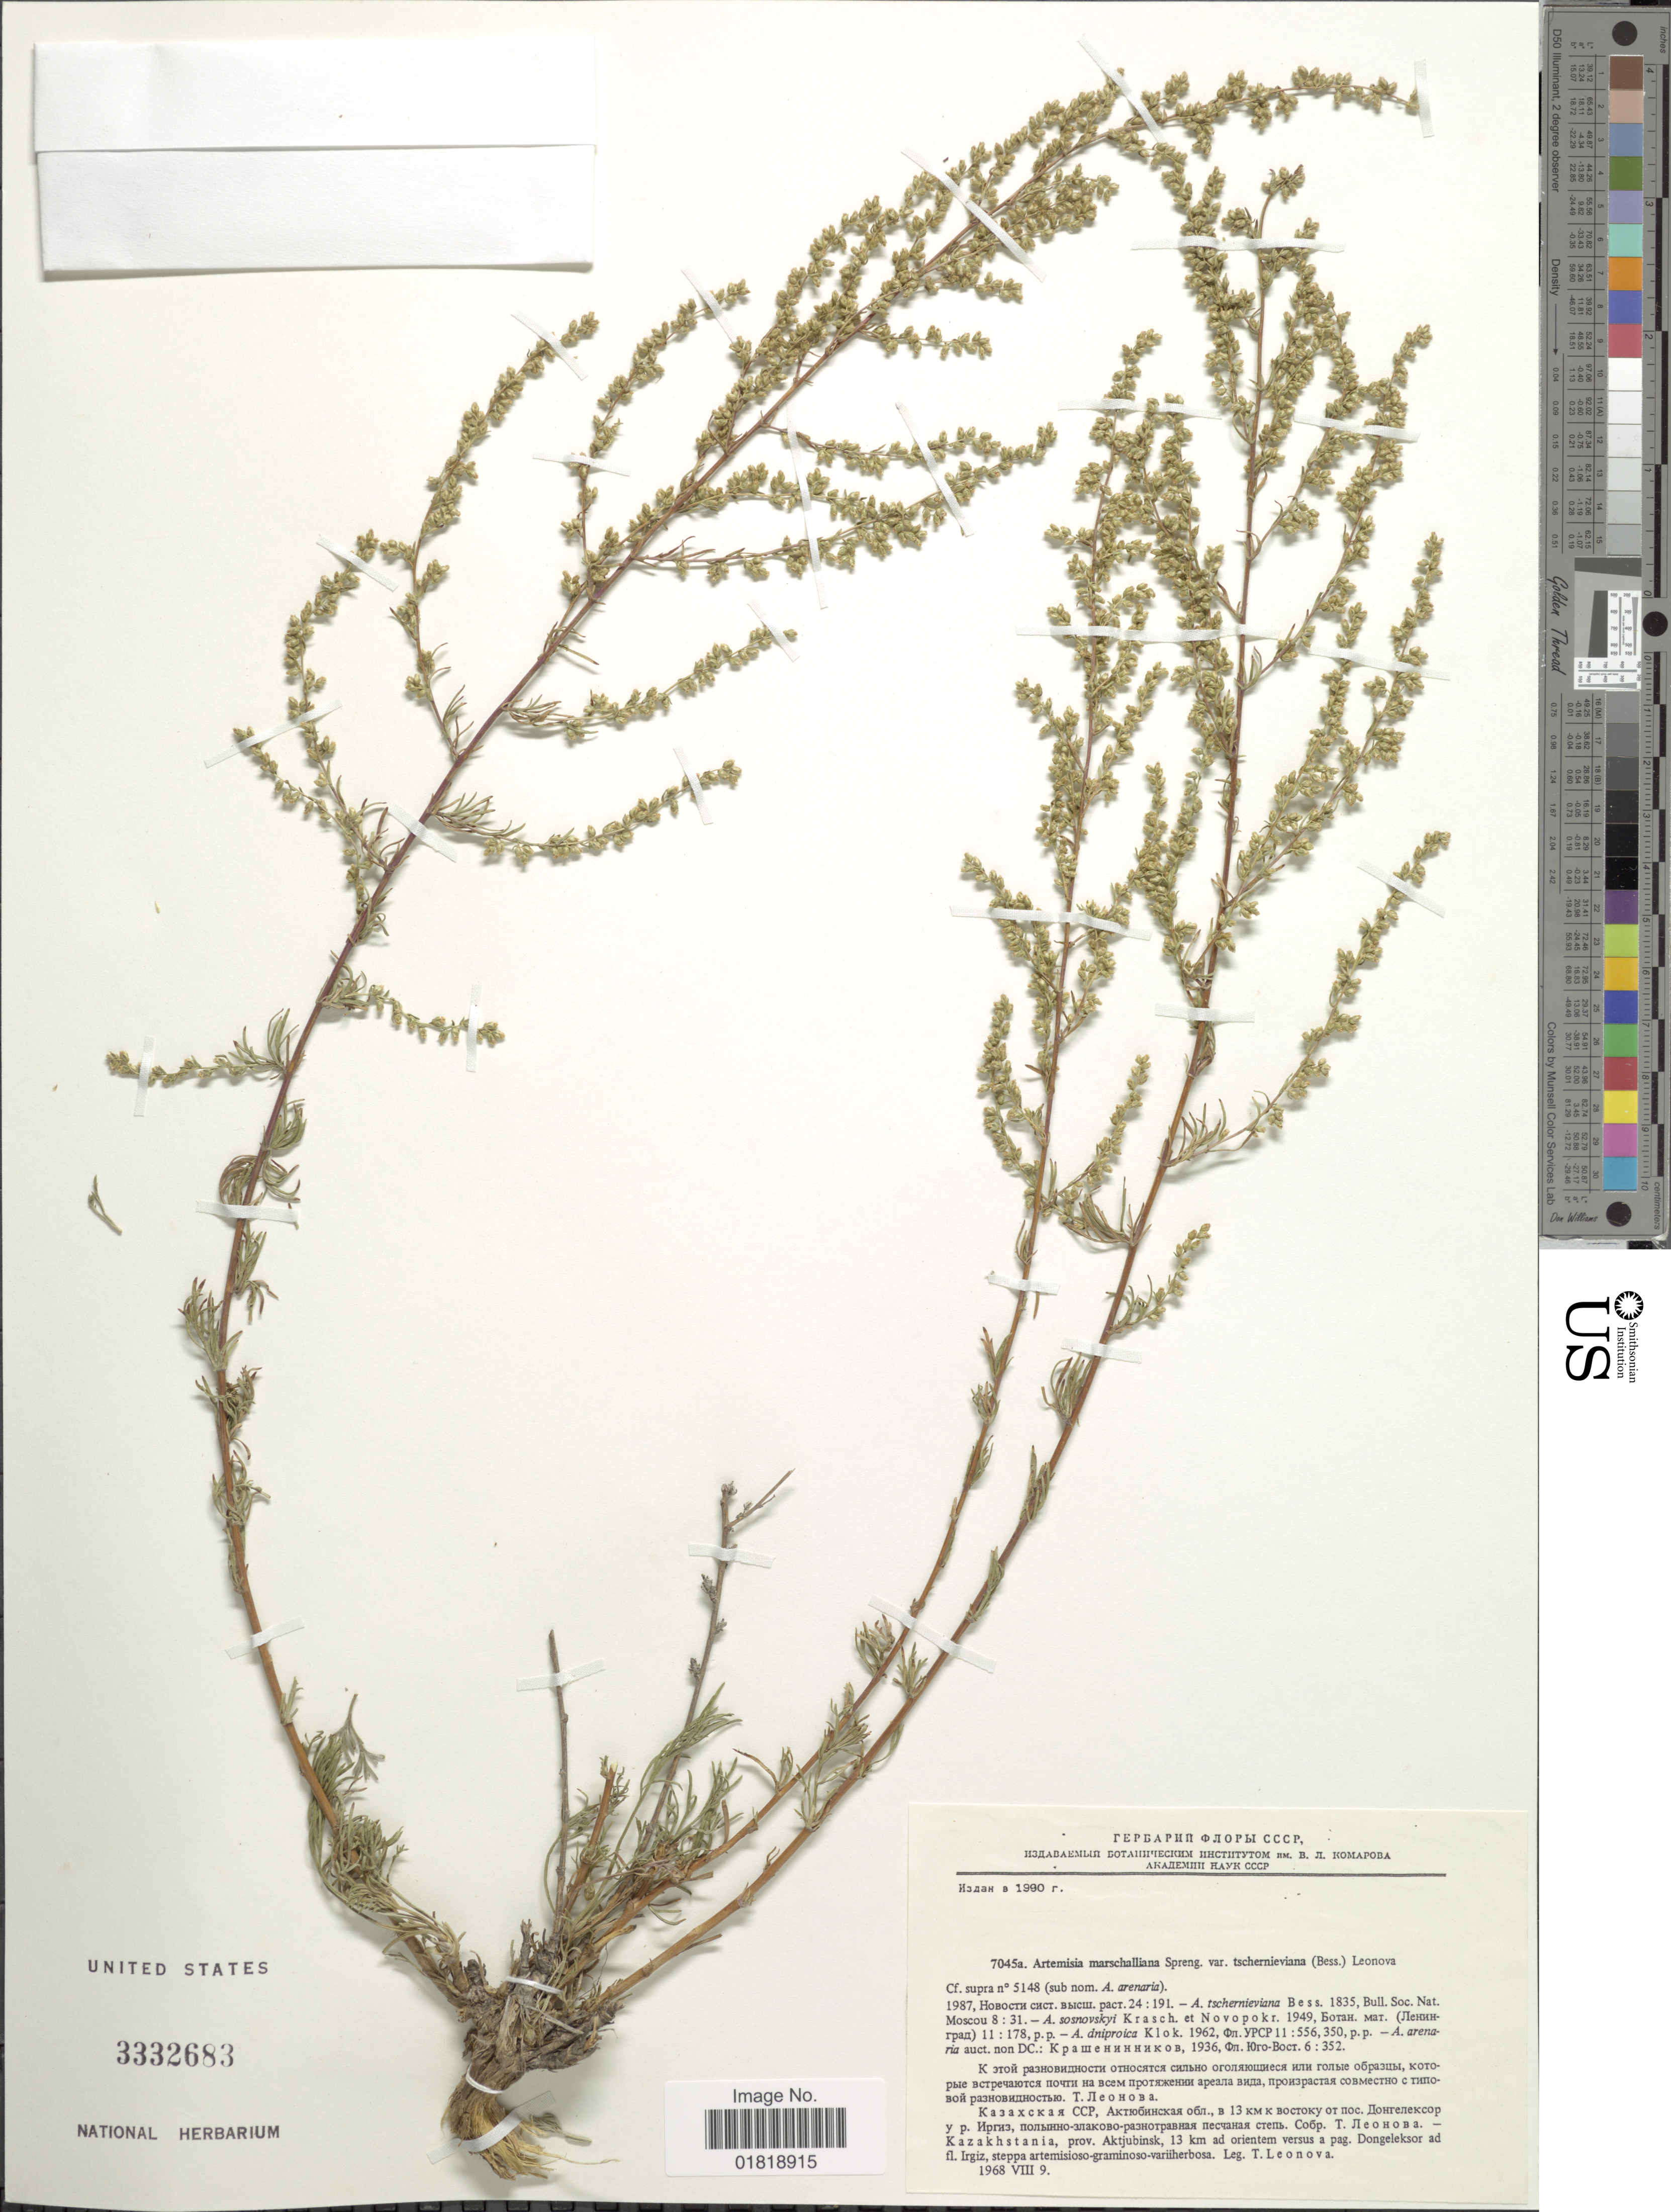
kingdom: Plantae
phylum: Tracheophyta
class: Magnoliopsida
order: Asterales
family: Asteraceae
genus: Artemisia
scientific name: Artemisia marschalliana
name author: Spreng.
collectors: T. Leonova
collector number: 7045a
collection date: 1968-08-09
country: Kazakhstan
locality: Prov. Aktujubinsk, 13 km ad orientem versus a pag. Dongeleksor ad fl. Irgiz, steppa artemisioso-graminoso variiherbosa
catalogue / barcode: US 3332683